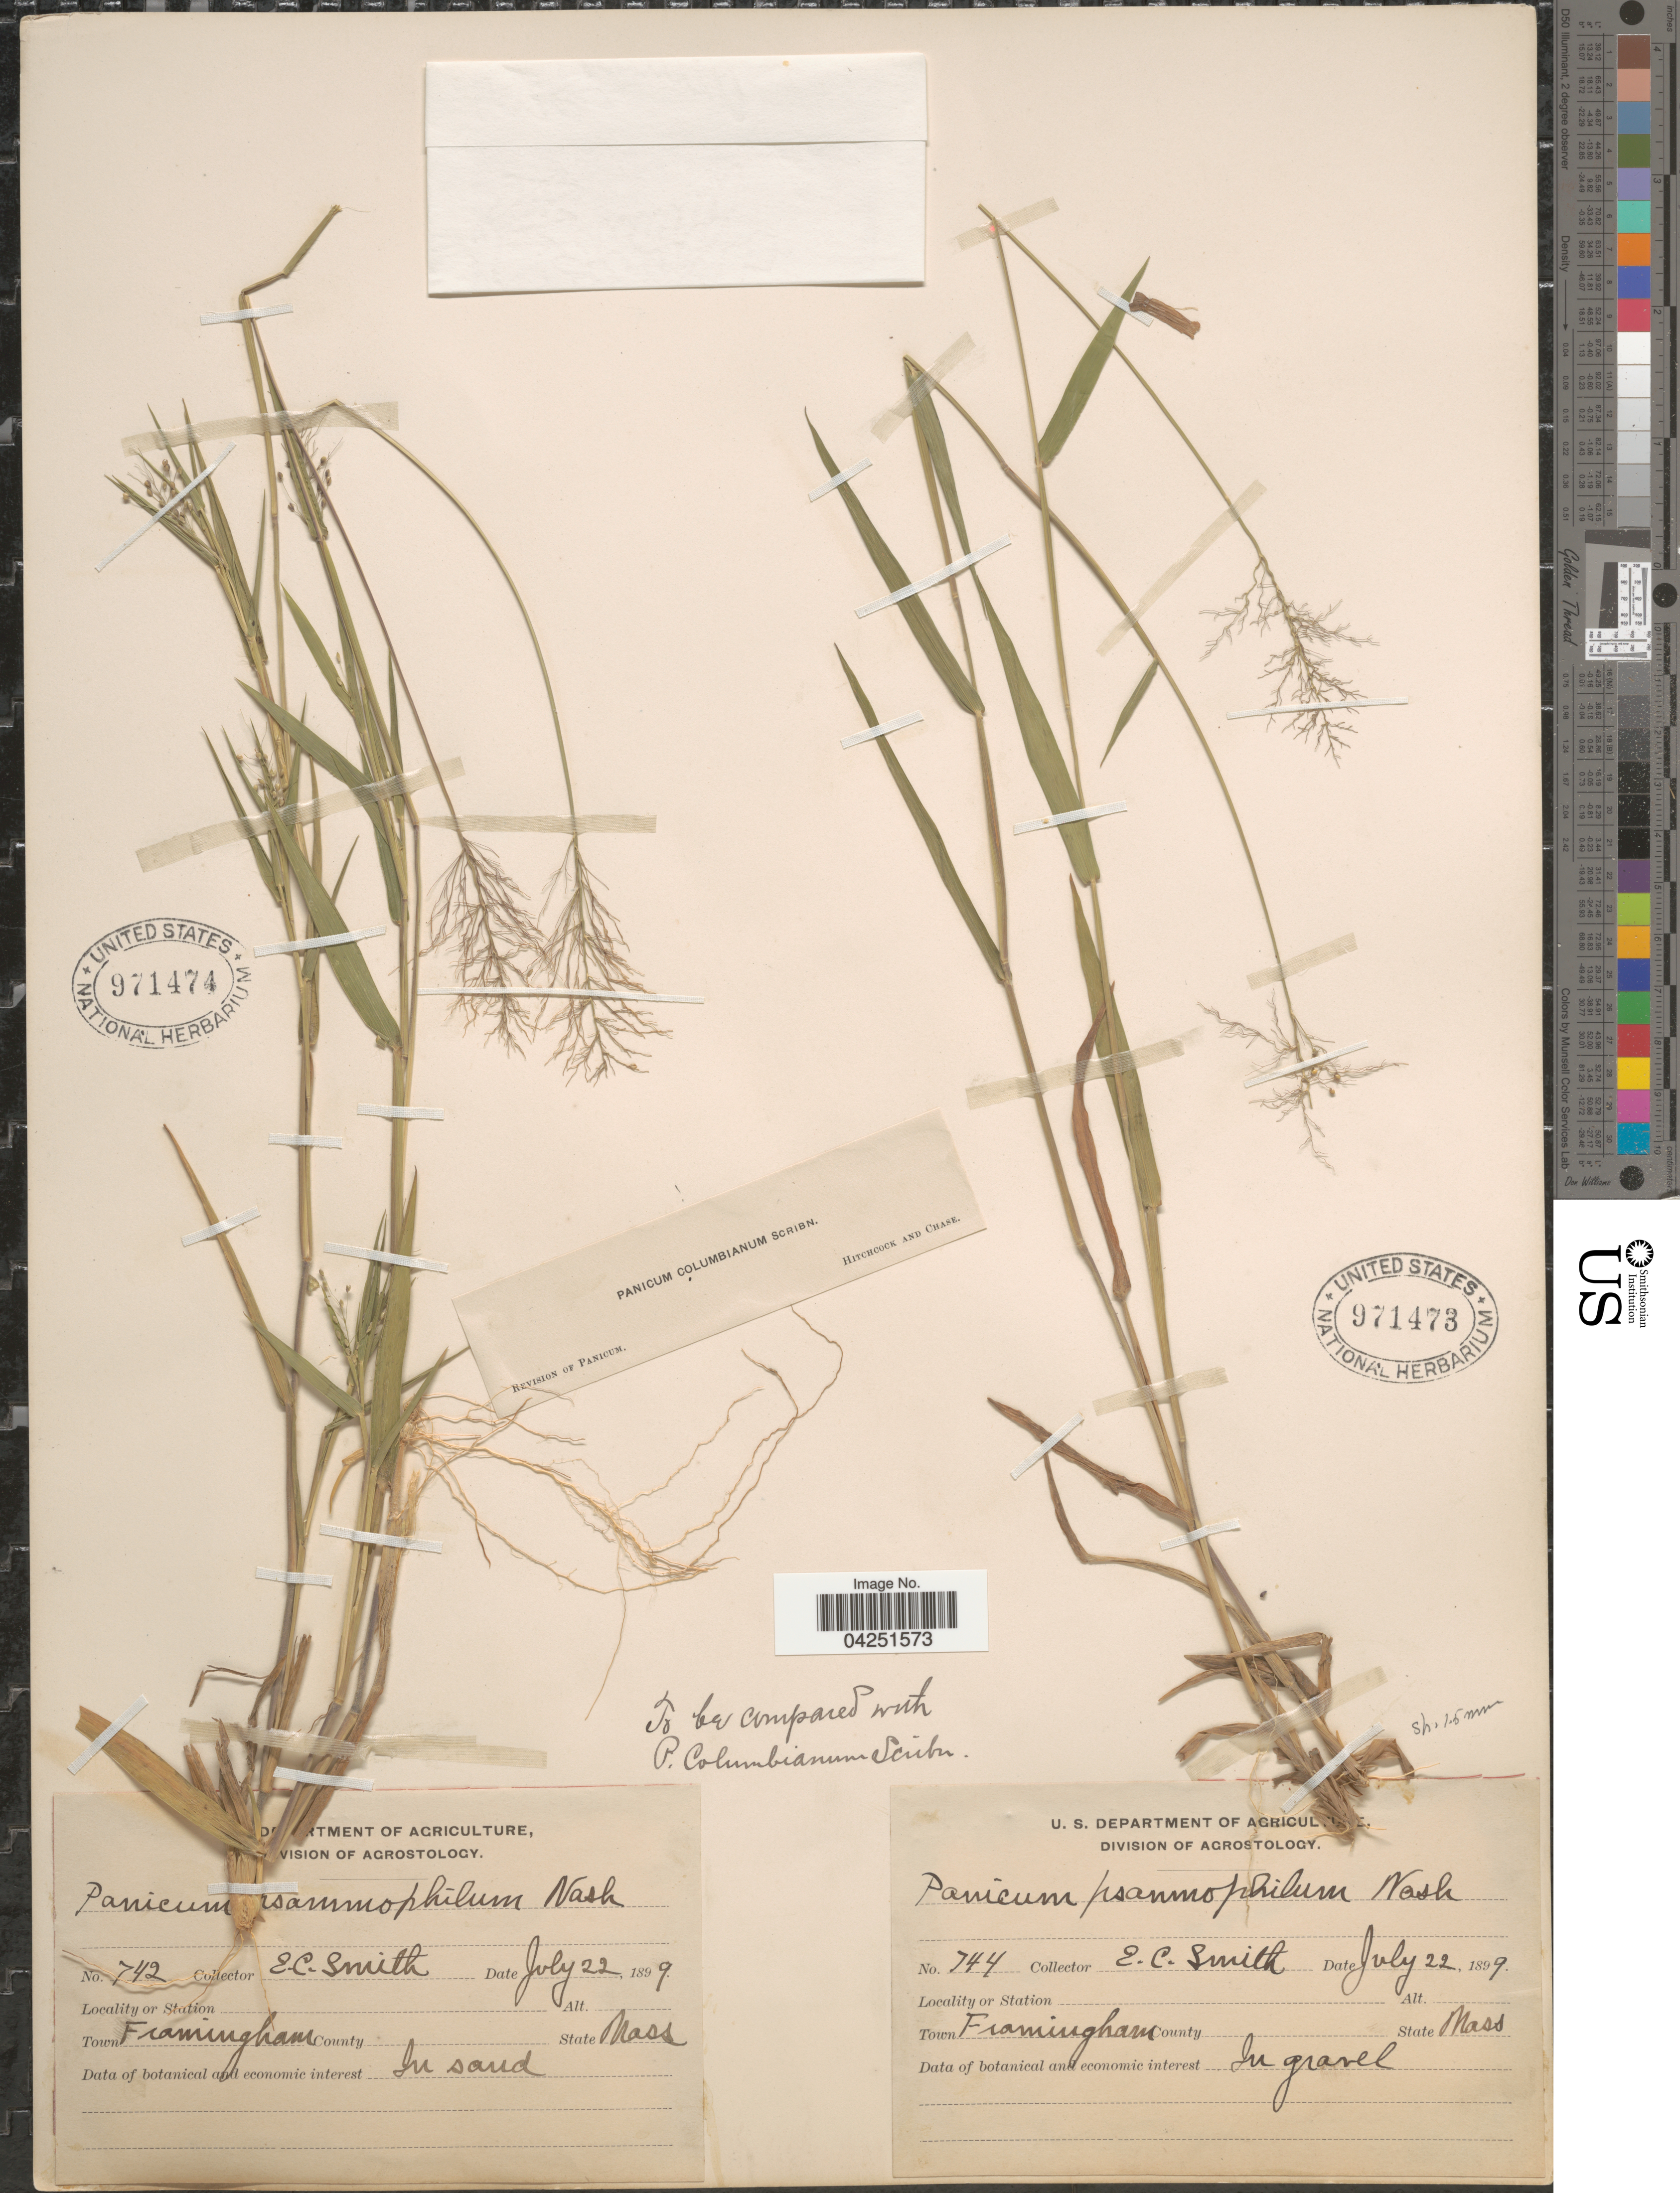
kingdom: Plantae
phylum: Tracheophyta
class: Liliopsida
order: Poales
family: Poaceae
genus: Dichanthelium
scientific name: Dichanthelium acuminatum var. acuminatum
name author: (Sw.) Gould & C.A. Clark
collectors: E. Smith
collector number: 742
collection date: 1899-07-22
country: United States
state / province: Massachusetts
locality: Town Framingham.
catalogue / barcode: US 971474